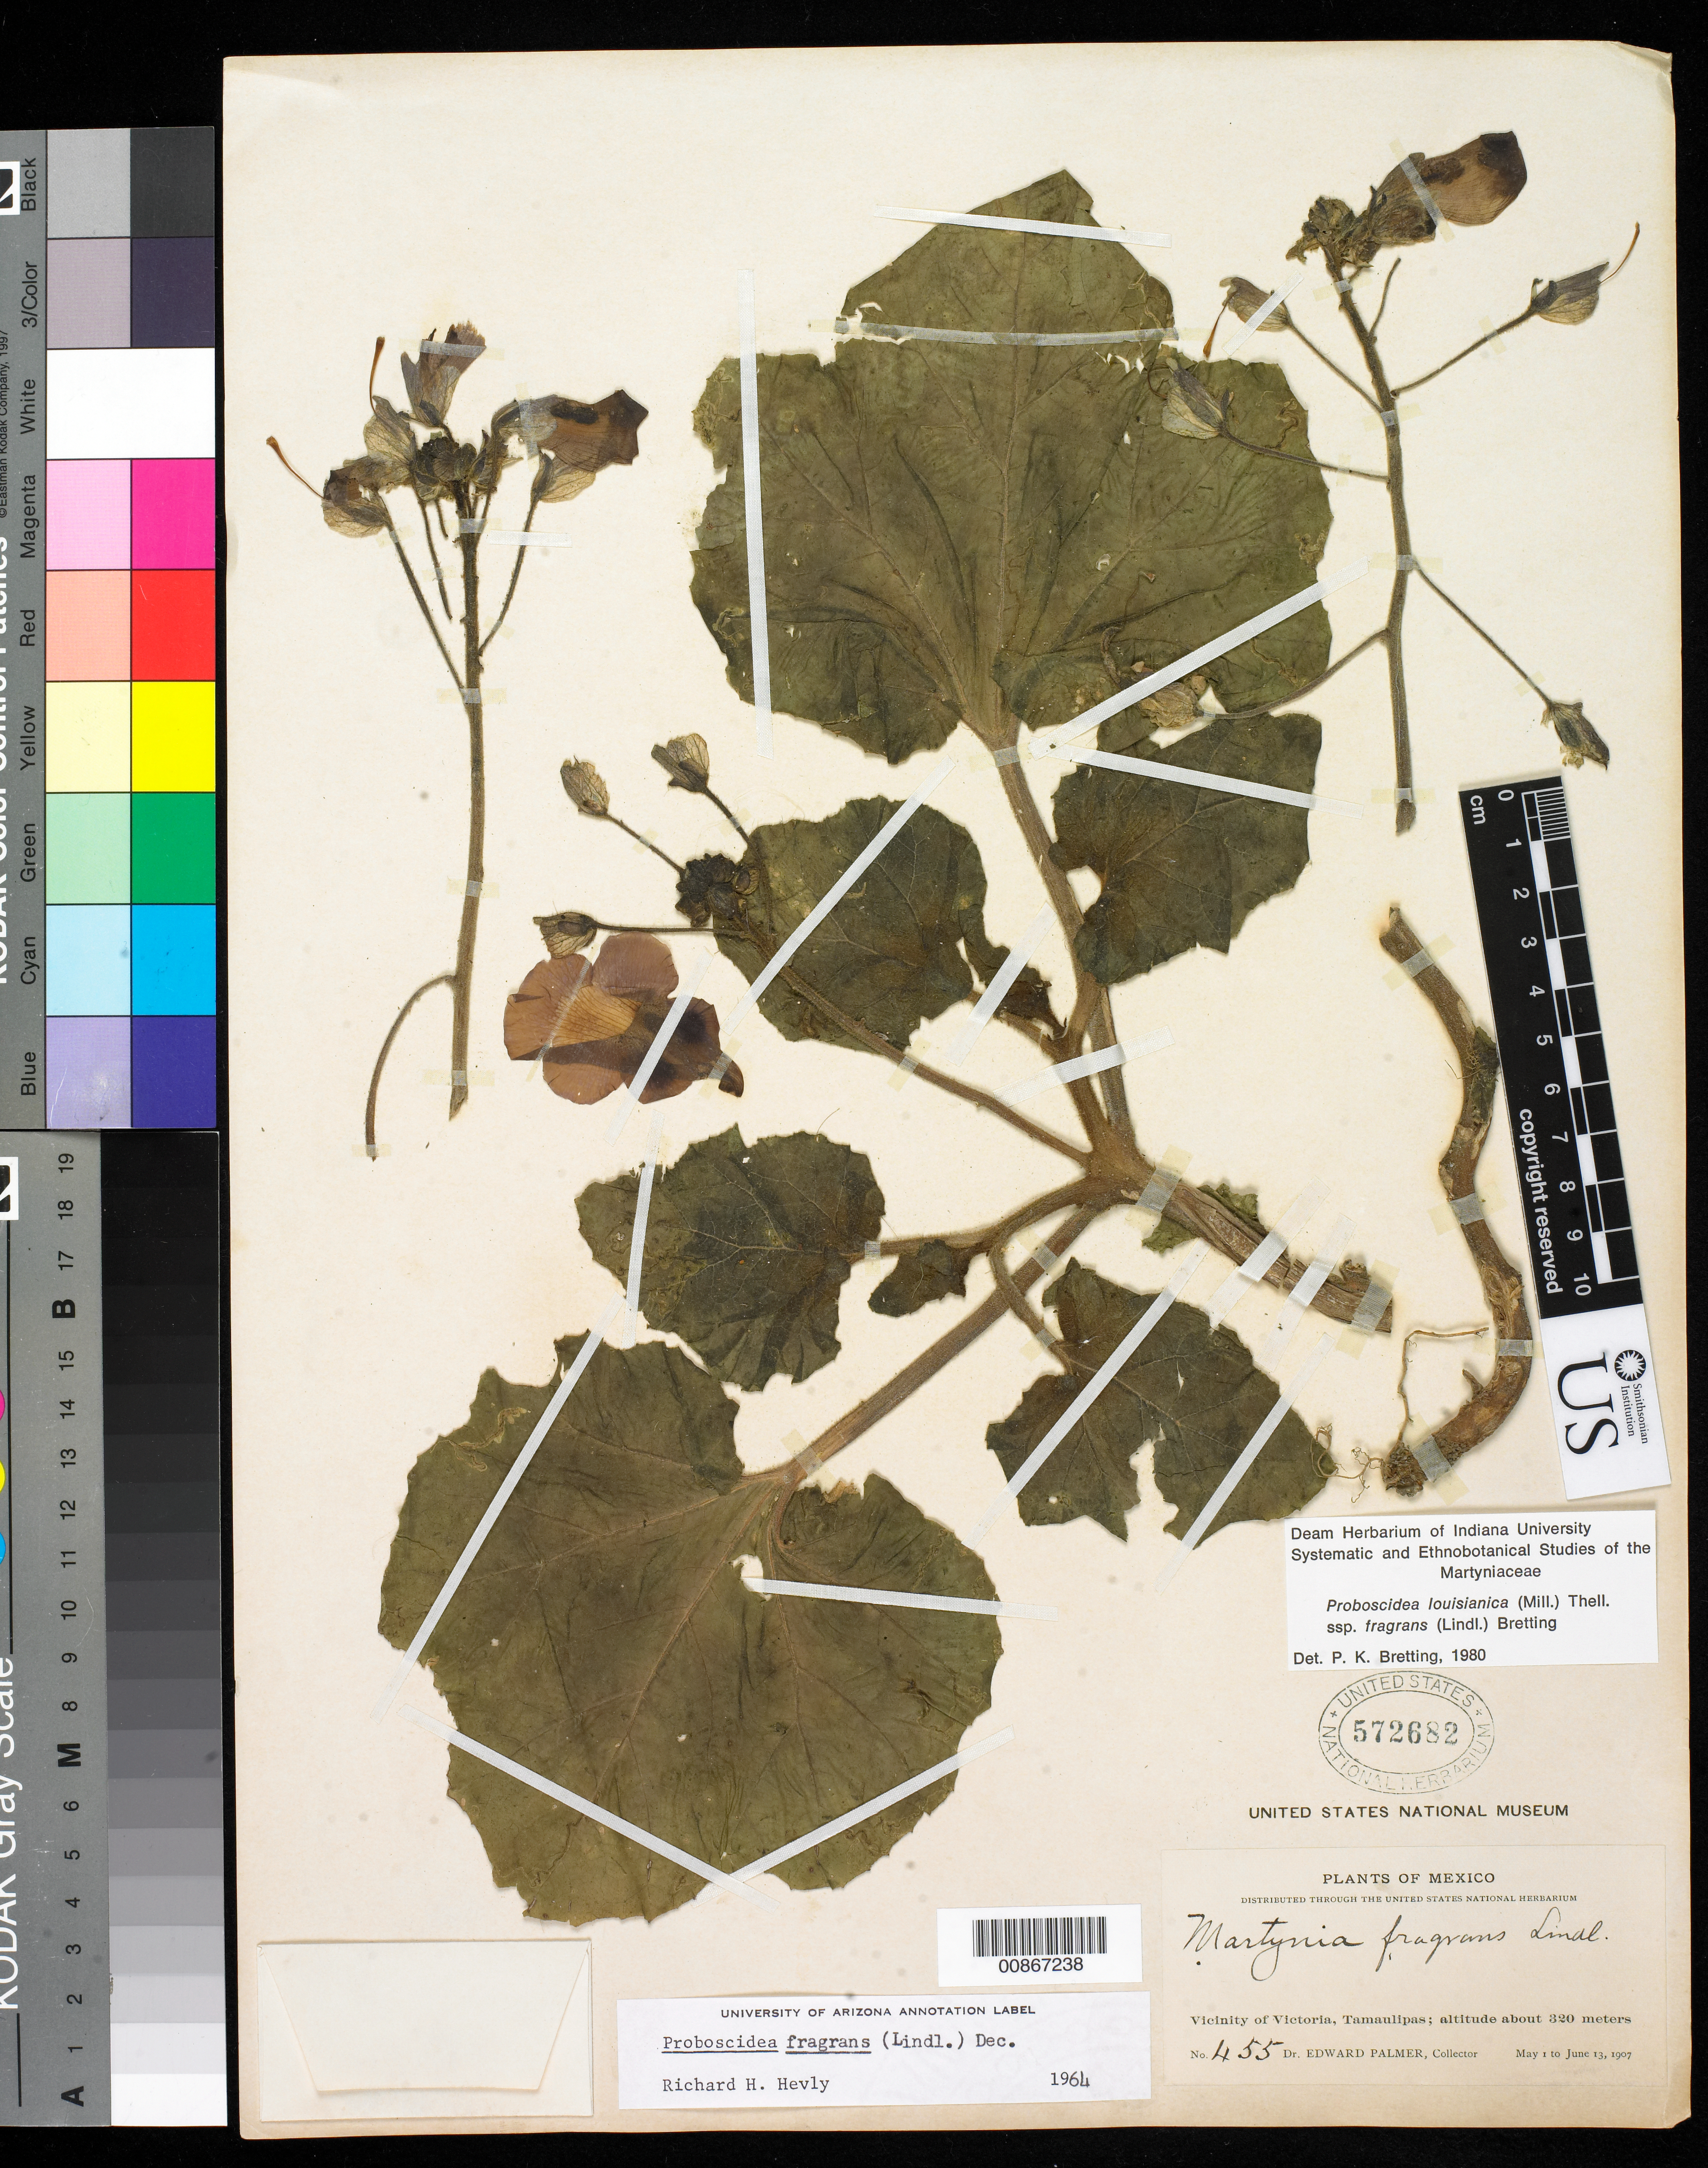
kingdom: Plantae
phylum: Tracheophyta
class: Magnoliopsida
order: Lamiales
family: Martyniaceae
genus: Proboscidea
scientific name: Proboscidea louisianica subsp. fragrans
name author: (Mill.) Thell.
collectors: E. Palmer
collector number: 455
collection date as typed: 01 May 1907 to 13 Jun 1907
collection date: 1907-05-01/1907-06-13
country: Mexico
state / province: Tamaulipas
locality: Vicinity of Victoria.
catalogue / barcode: US 572682